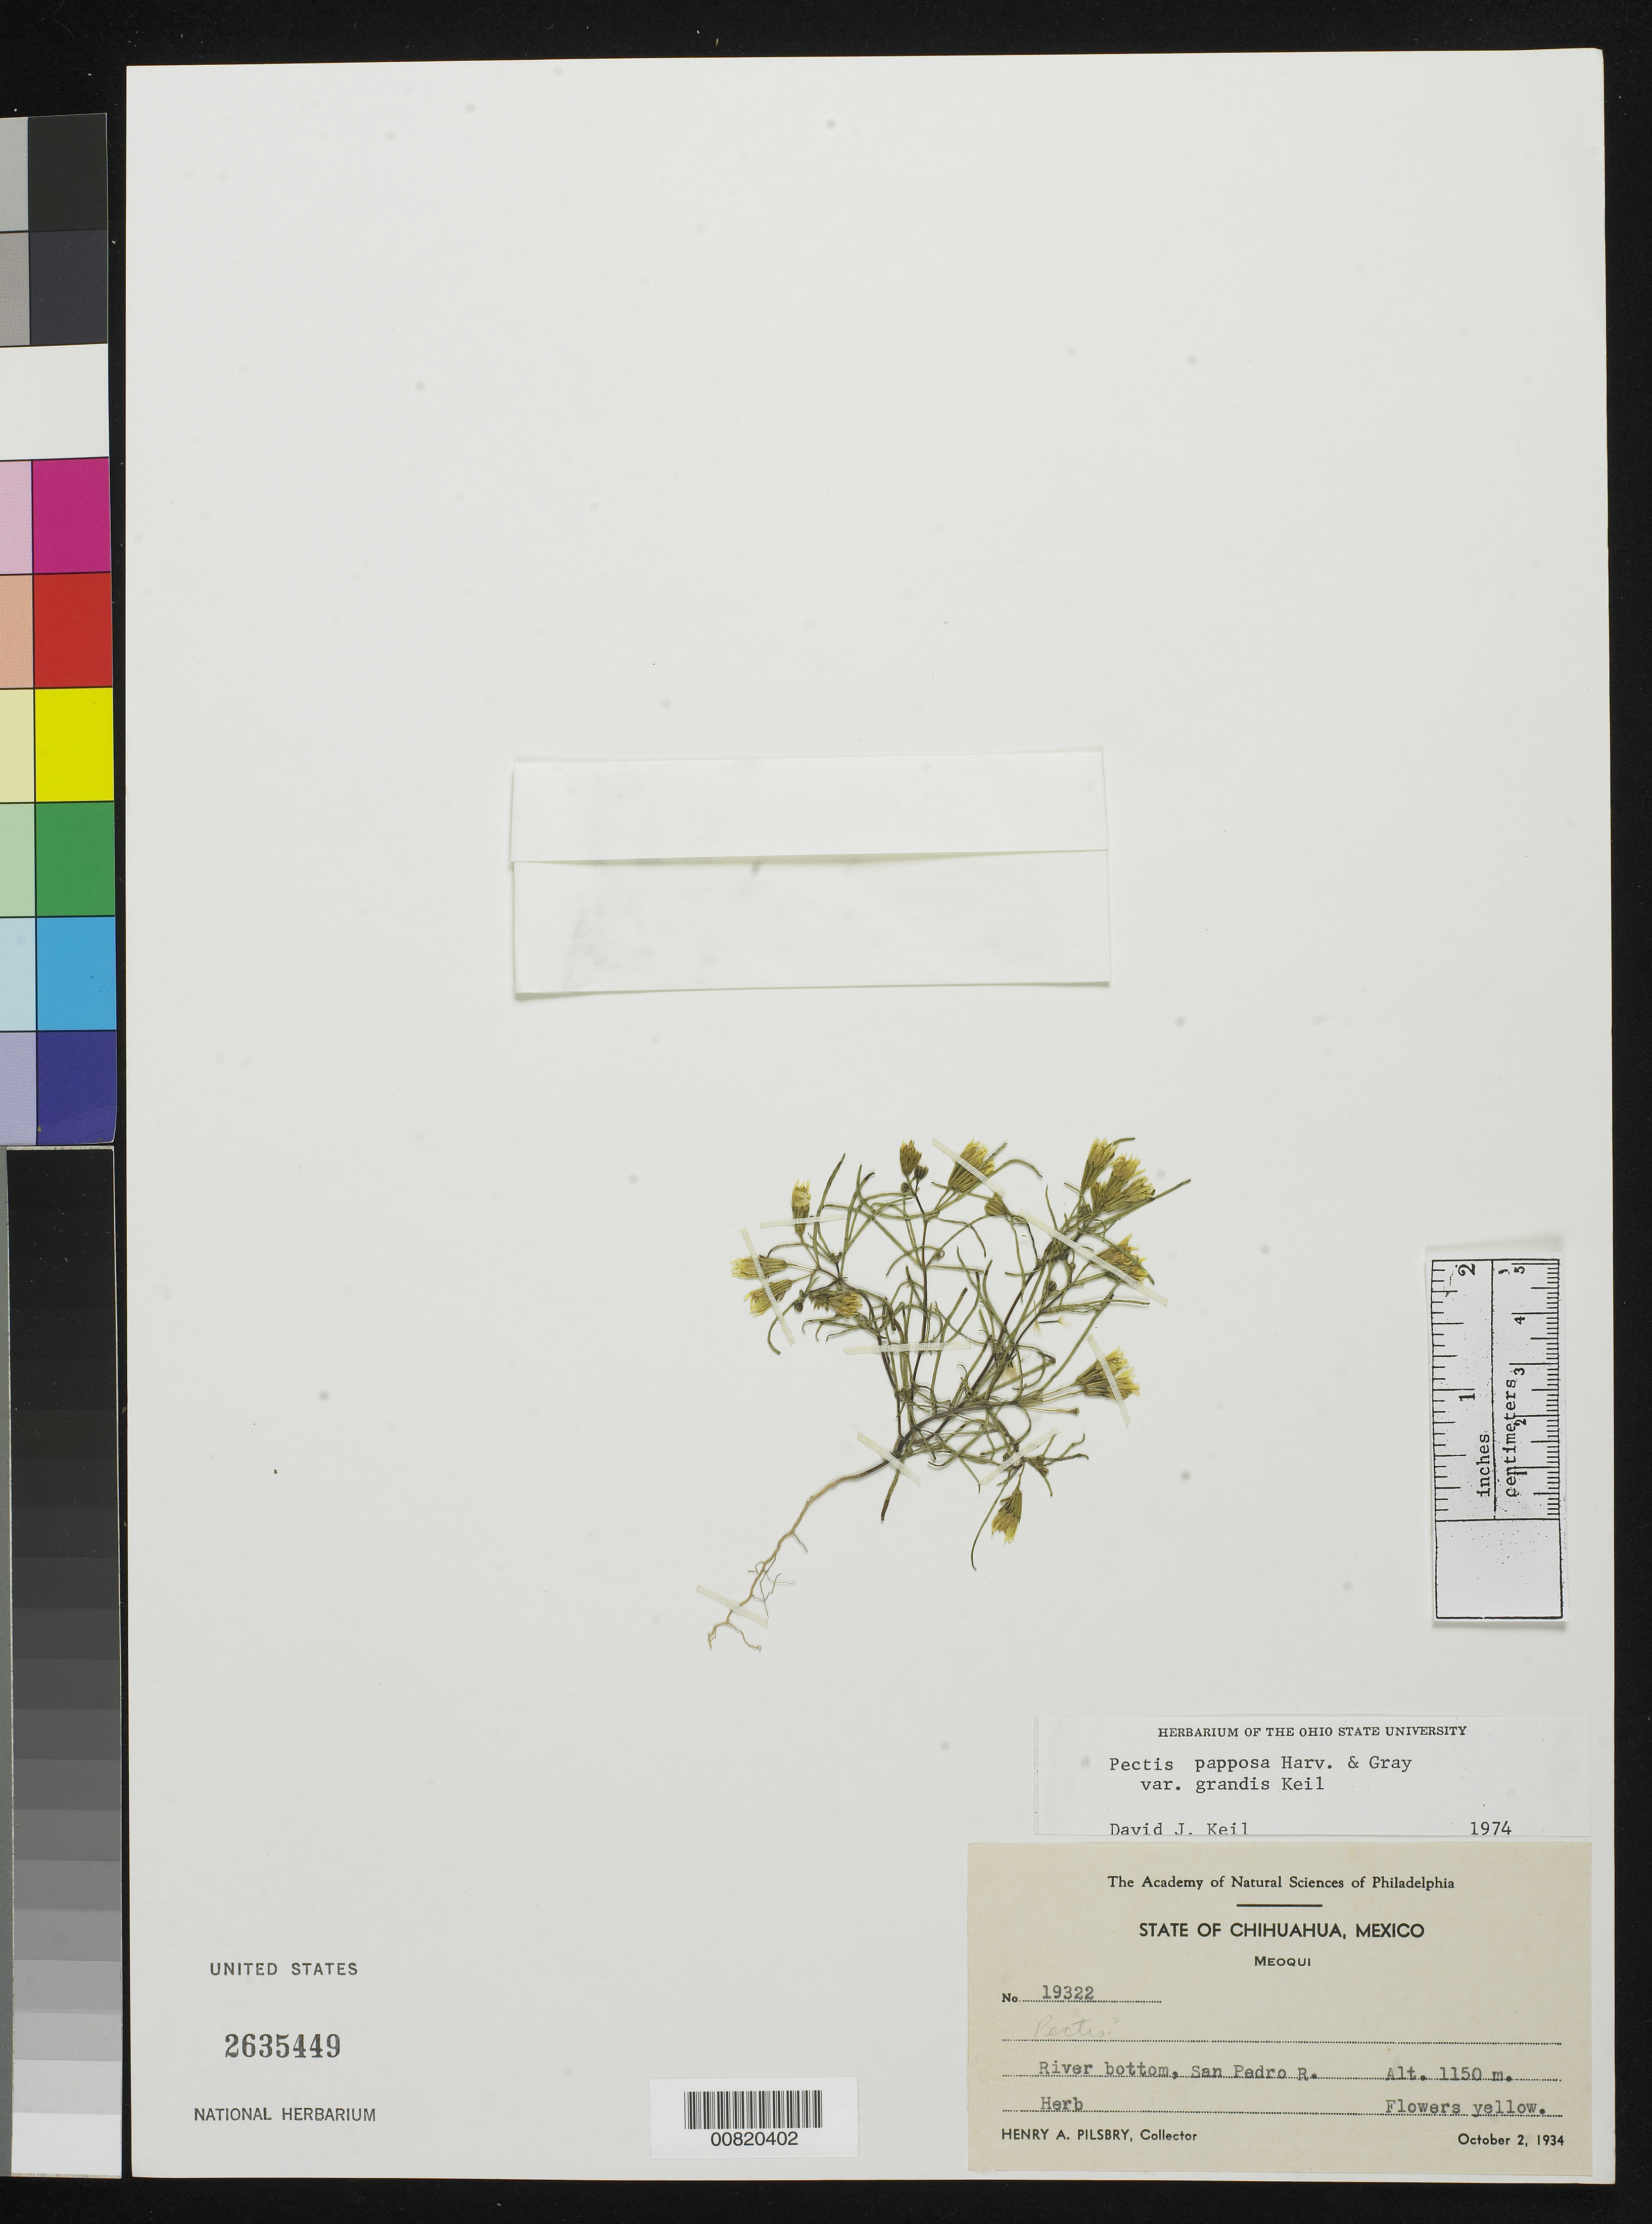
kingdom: Plantae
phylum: Tracheophyta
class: Magnoliopsida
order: Asterales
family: Asteraceae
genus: Pectis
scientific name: Pectis papposa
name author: Harv. & A. Gray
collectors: H. Pilsbry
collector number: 19322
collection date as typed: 02 Oct 1934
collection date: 1934-10-02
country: Mexico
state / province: Chihuahua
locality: River bottom, San Pedro River, Meoqui, Chihuahua.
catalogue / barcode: US 2635449